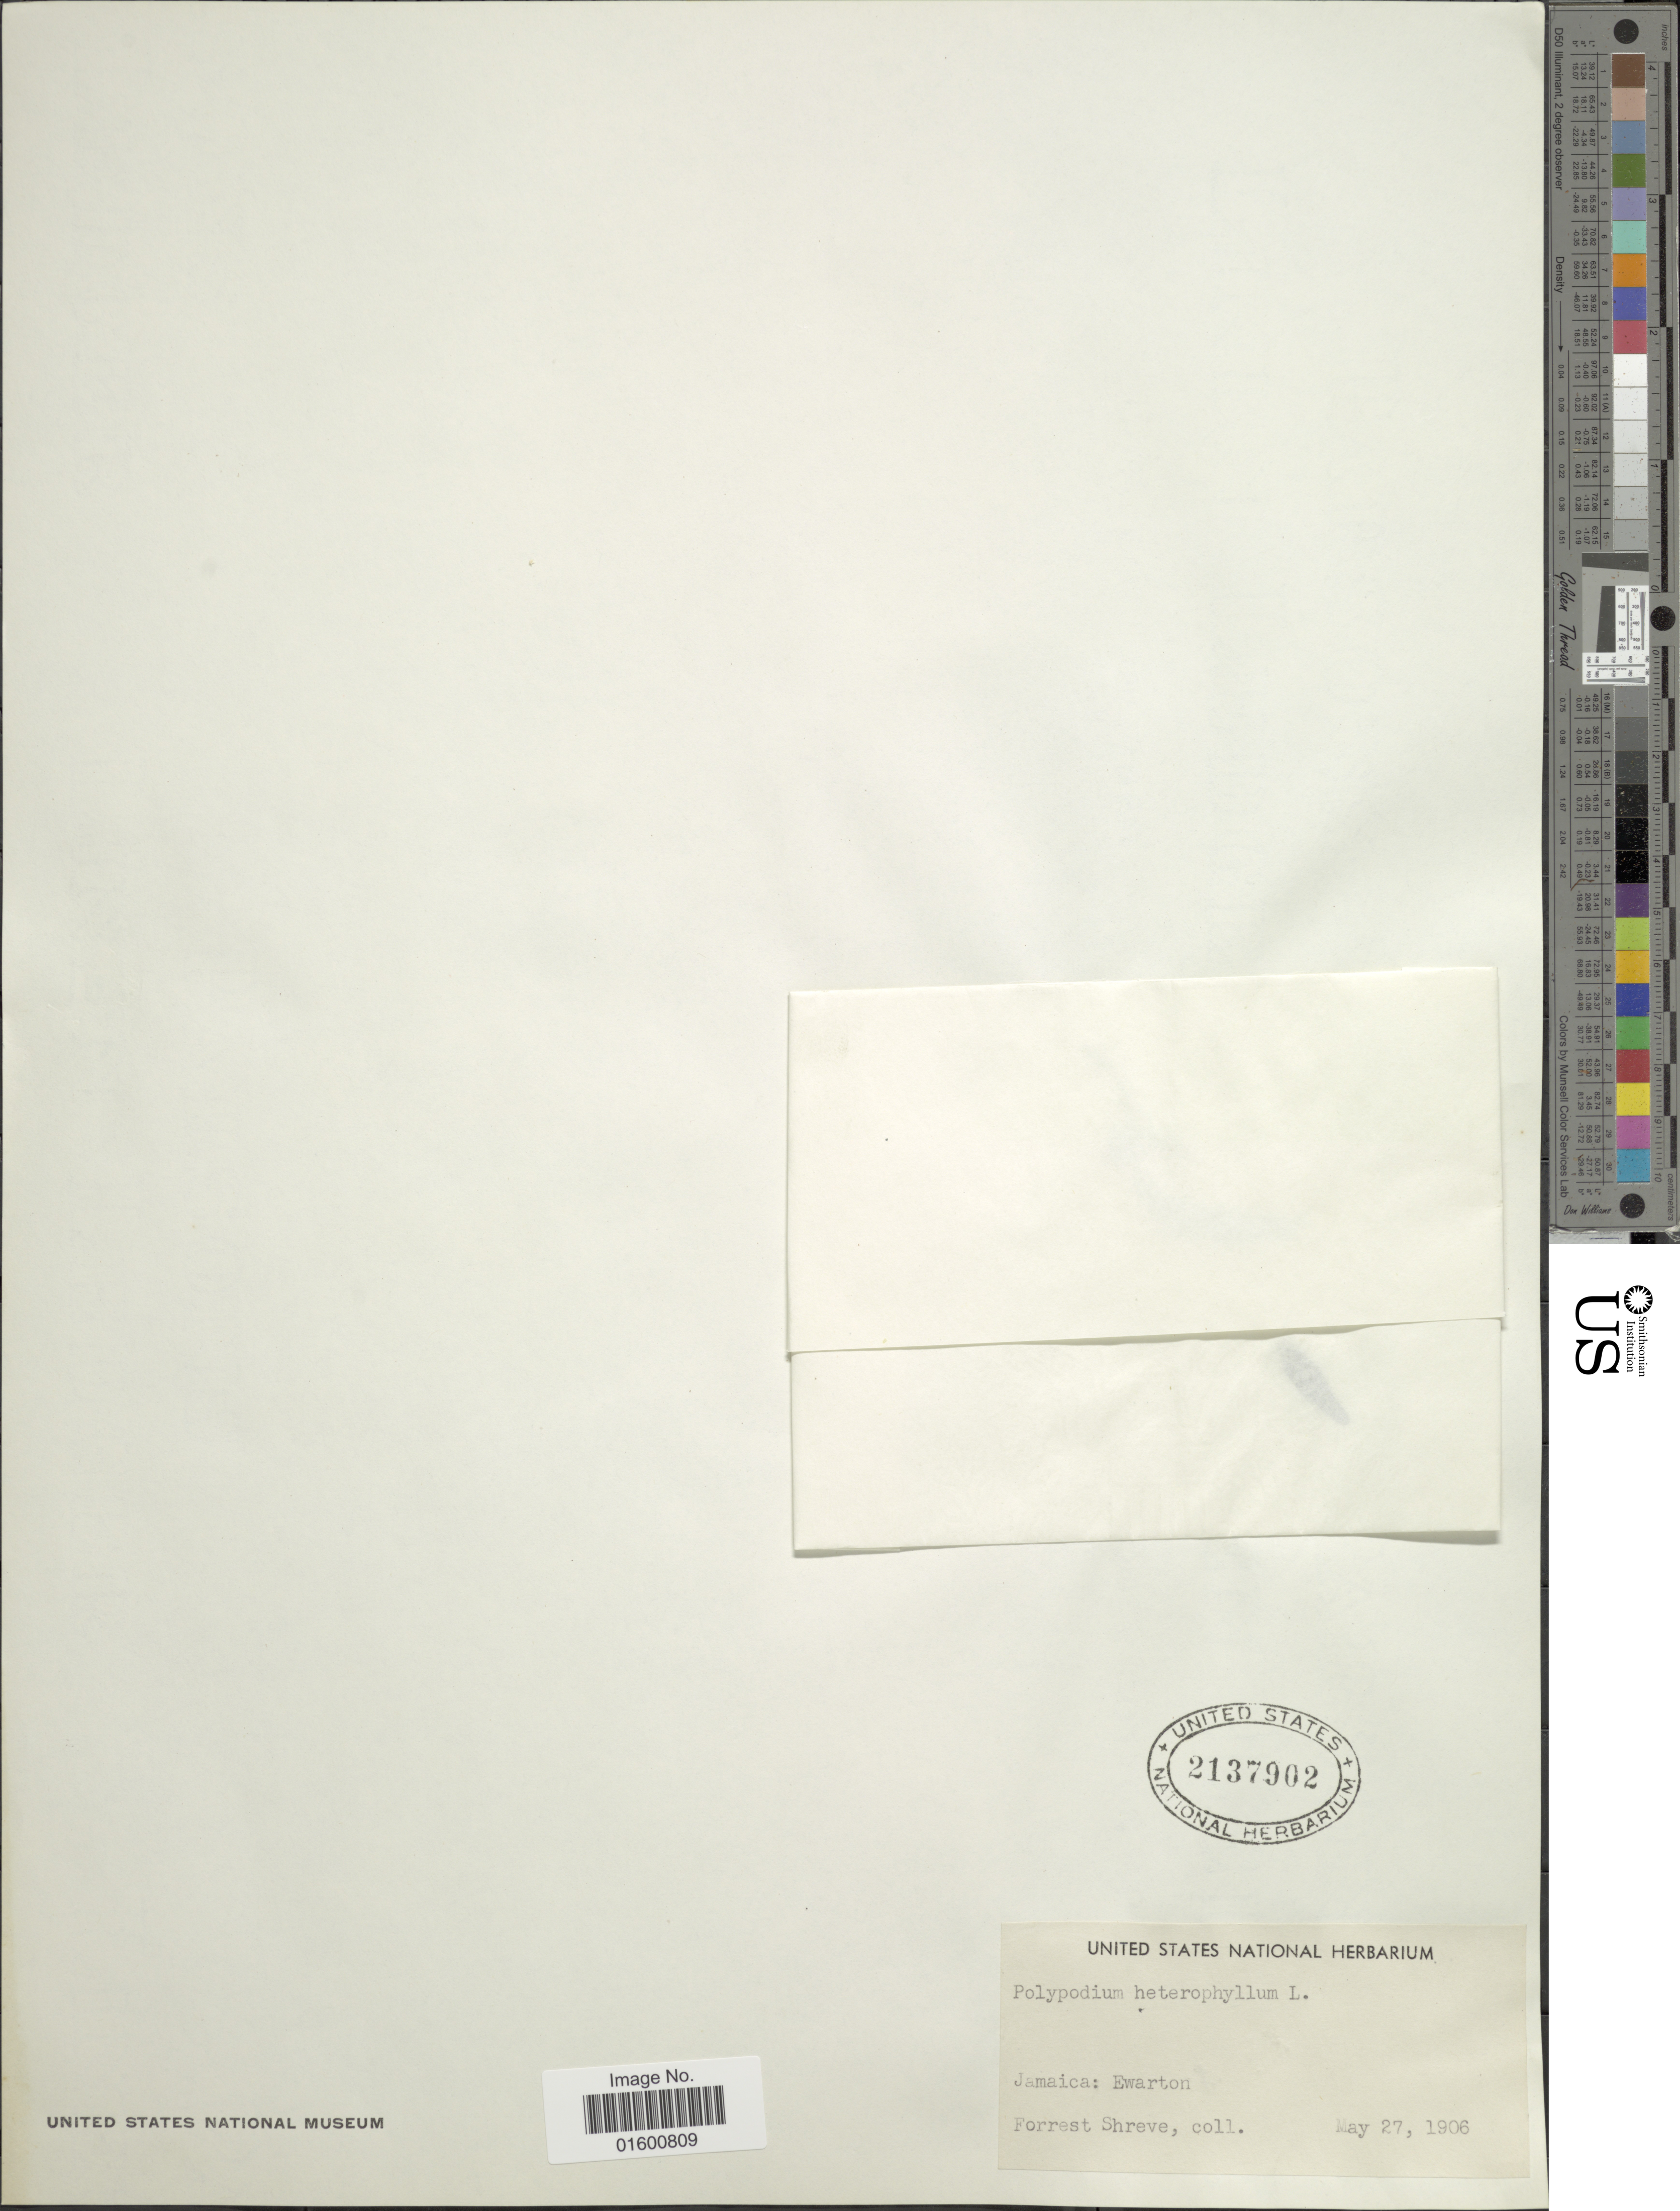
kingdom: Plantae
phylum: Tracheophyta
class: Polypodiopsida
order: Polypodiales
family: Polypodiaceae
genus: Microgramma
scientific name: Microgramma heterophylla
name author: (L.) Wherry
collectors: F. Shreve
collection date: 1906-05-27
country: Jamaica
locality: Ewarton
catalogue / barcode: US 2137902